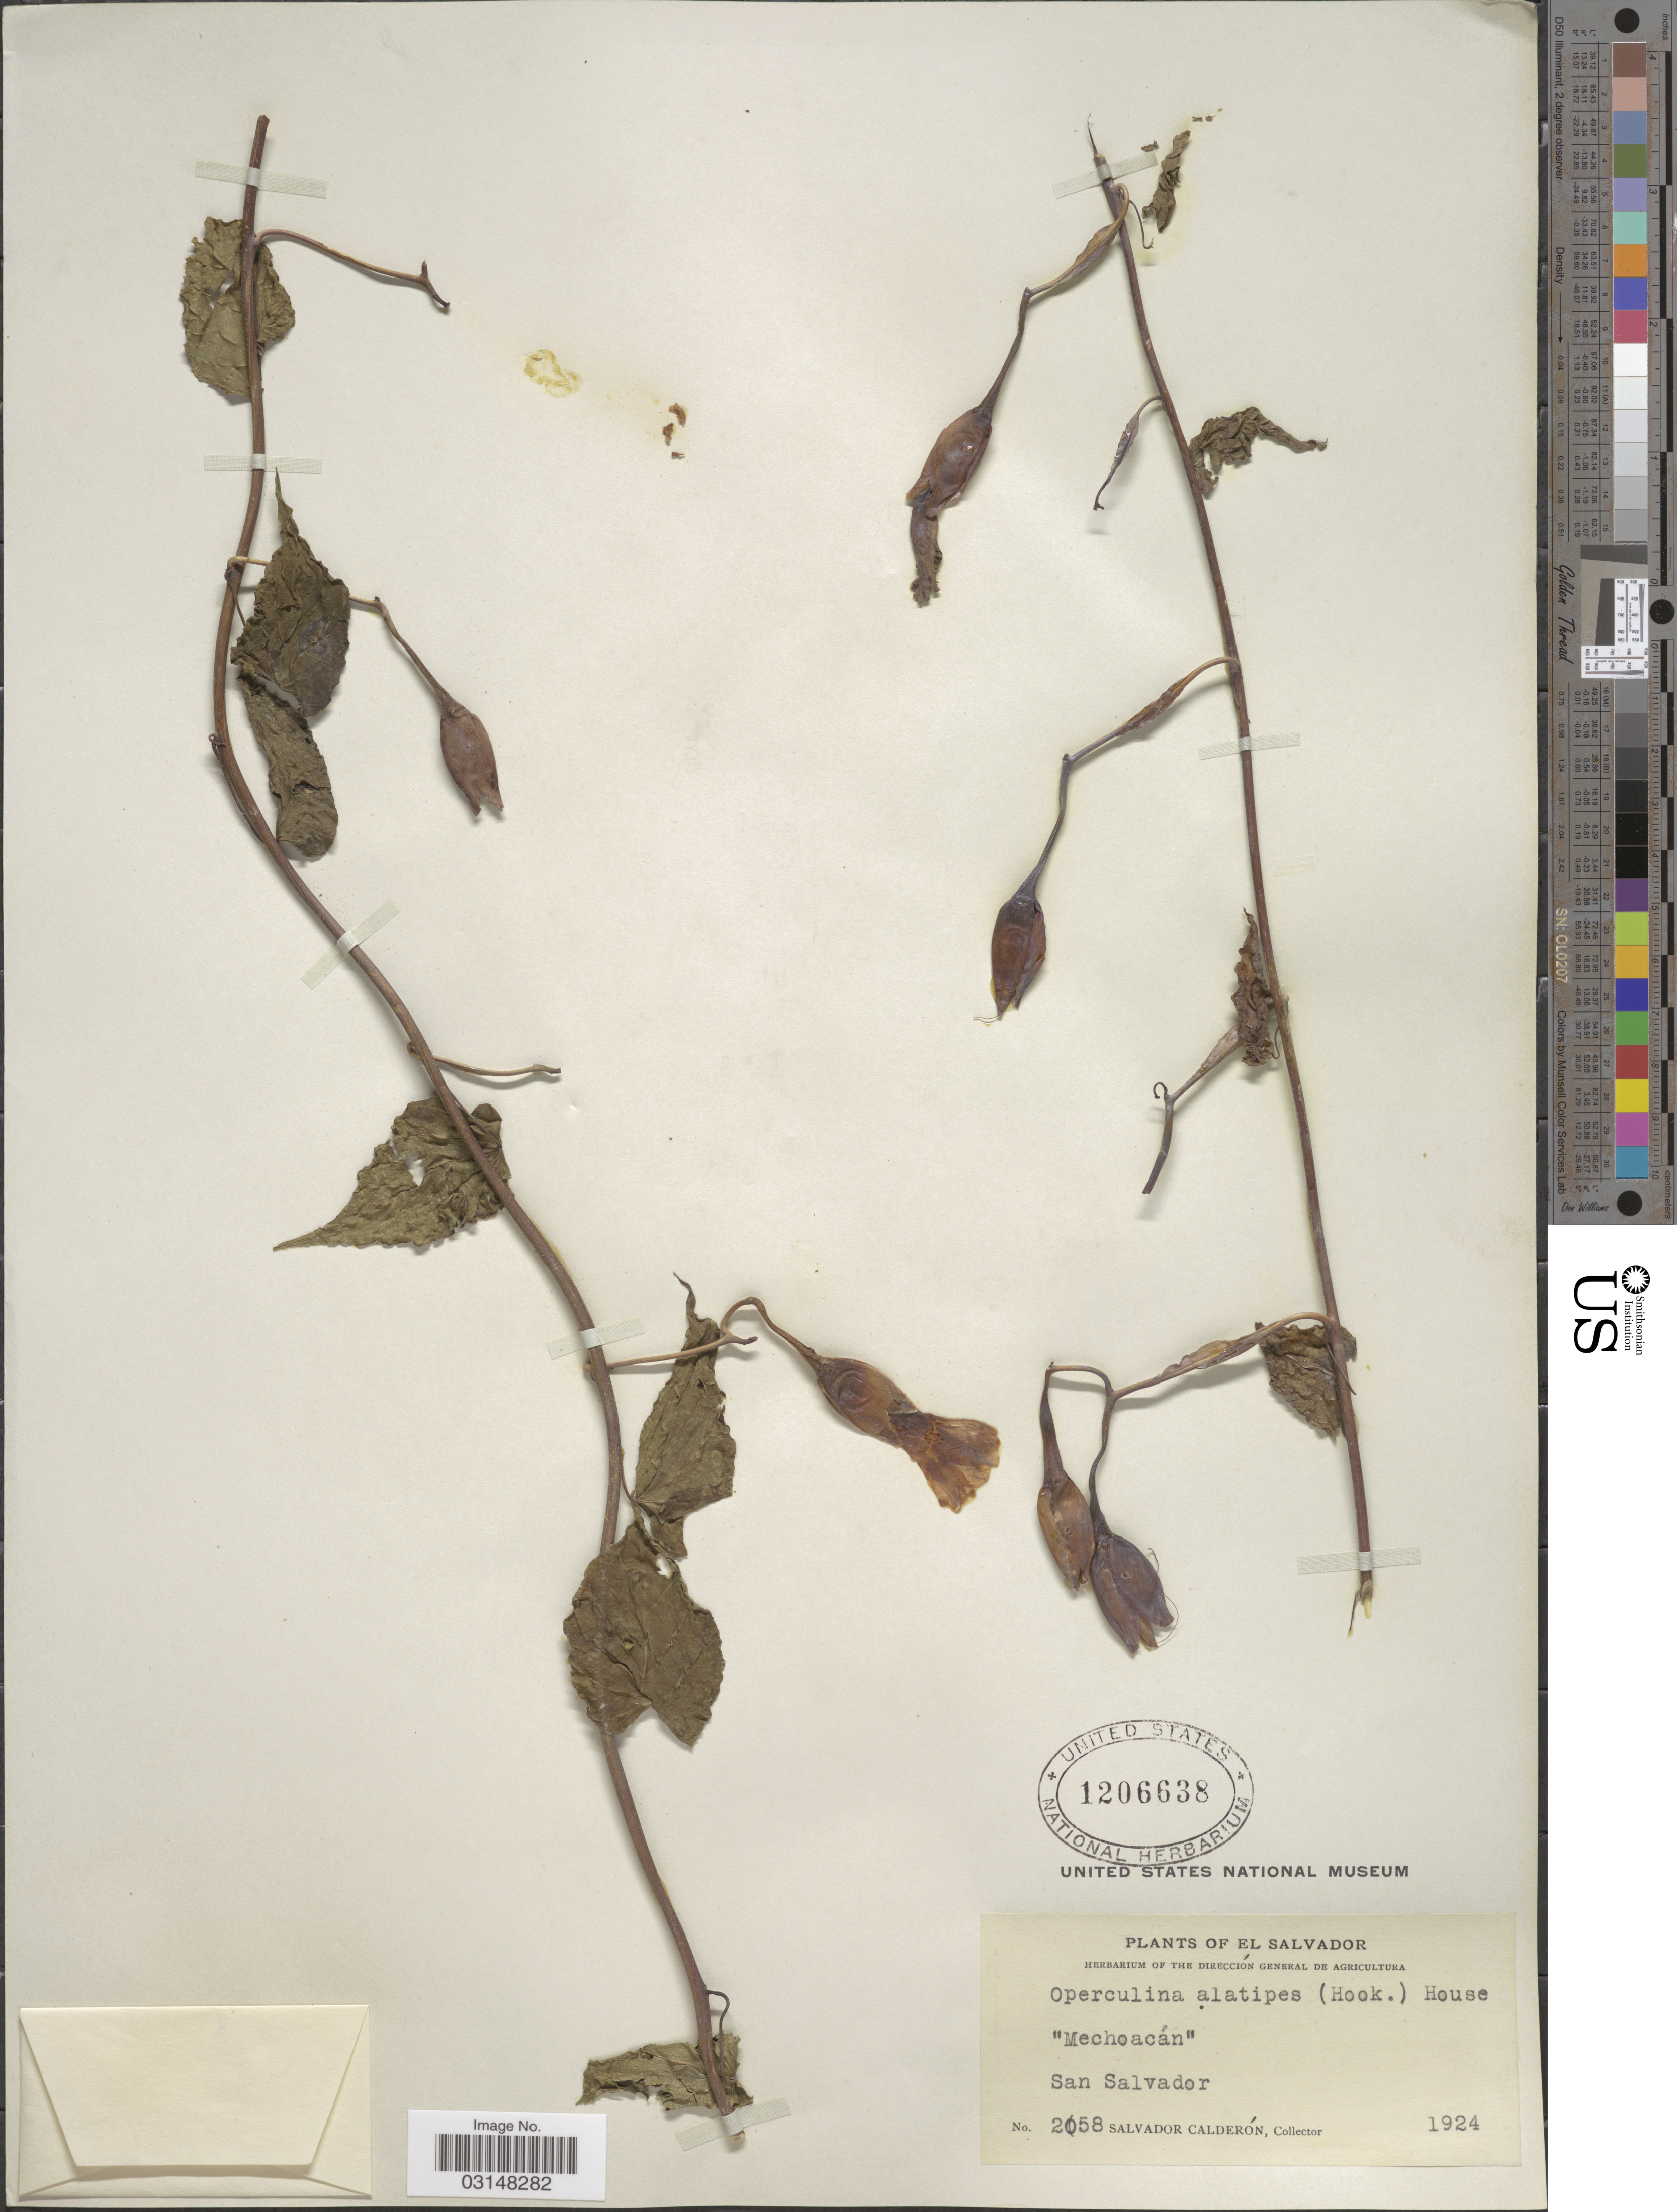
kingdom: Plantae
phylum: Tracheophyta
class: Magnoliopsida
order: Solanales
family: Convolvulaceae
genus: Operculina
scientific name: Operculina pteripes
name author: (G. Don) O'Donell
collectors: S. Calderón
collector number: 2058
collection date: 1924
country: El Salvador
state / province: San Salvador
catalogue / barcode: US 1206638